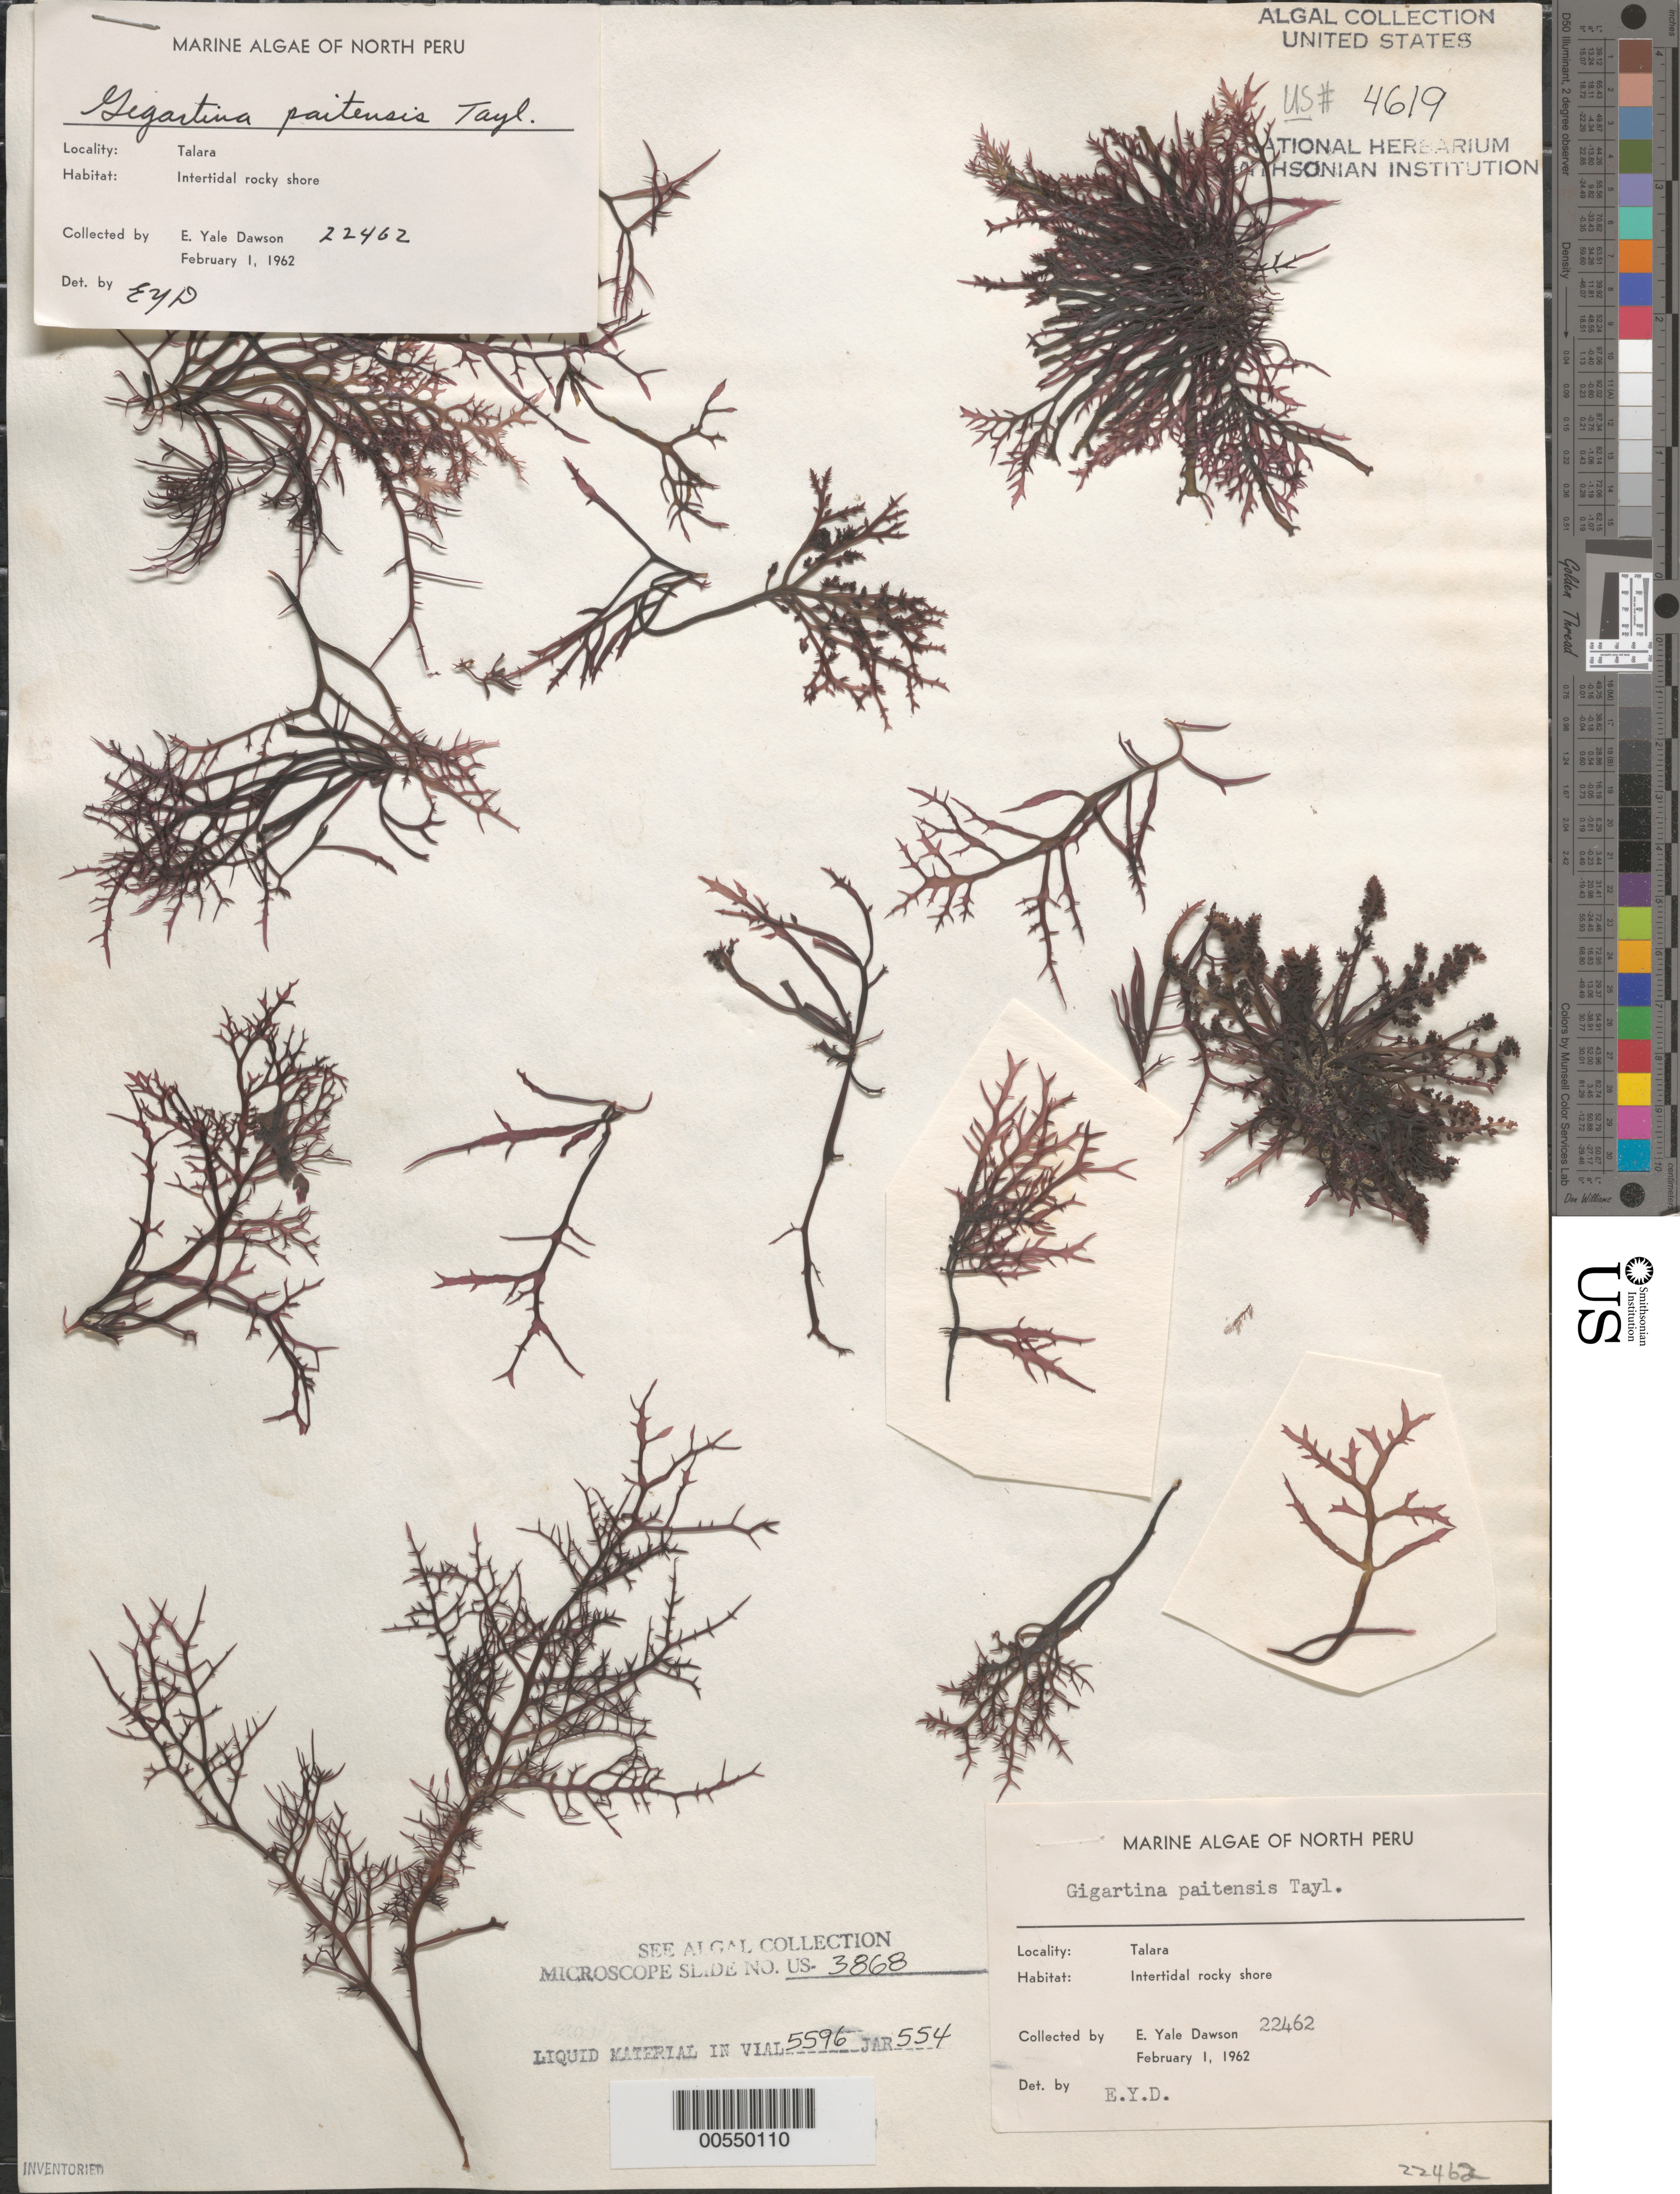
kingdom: Plantae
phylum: Rhodophyta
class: Florideophyceae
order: Gigartinales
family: Gigartinaceae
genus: Gigartina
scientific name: Gigartina paitensis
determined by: Dawson, E. Y.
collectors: E. Y. Dawson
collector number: EYD 22462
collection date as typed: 01 Feb 1962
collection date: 1962-02-01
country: Peru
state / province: Piura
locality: Talara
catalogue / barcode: US 4619